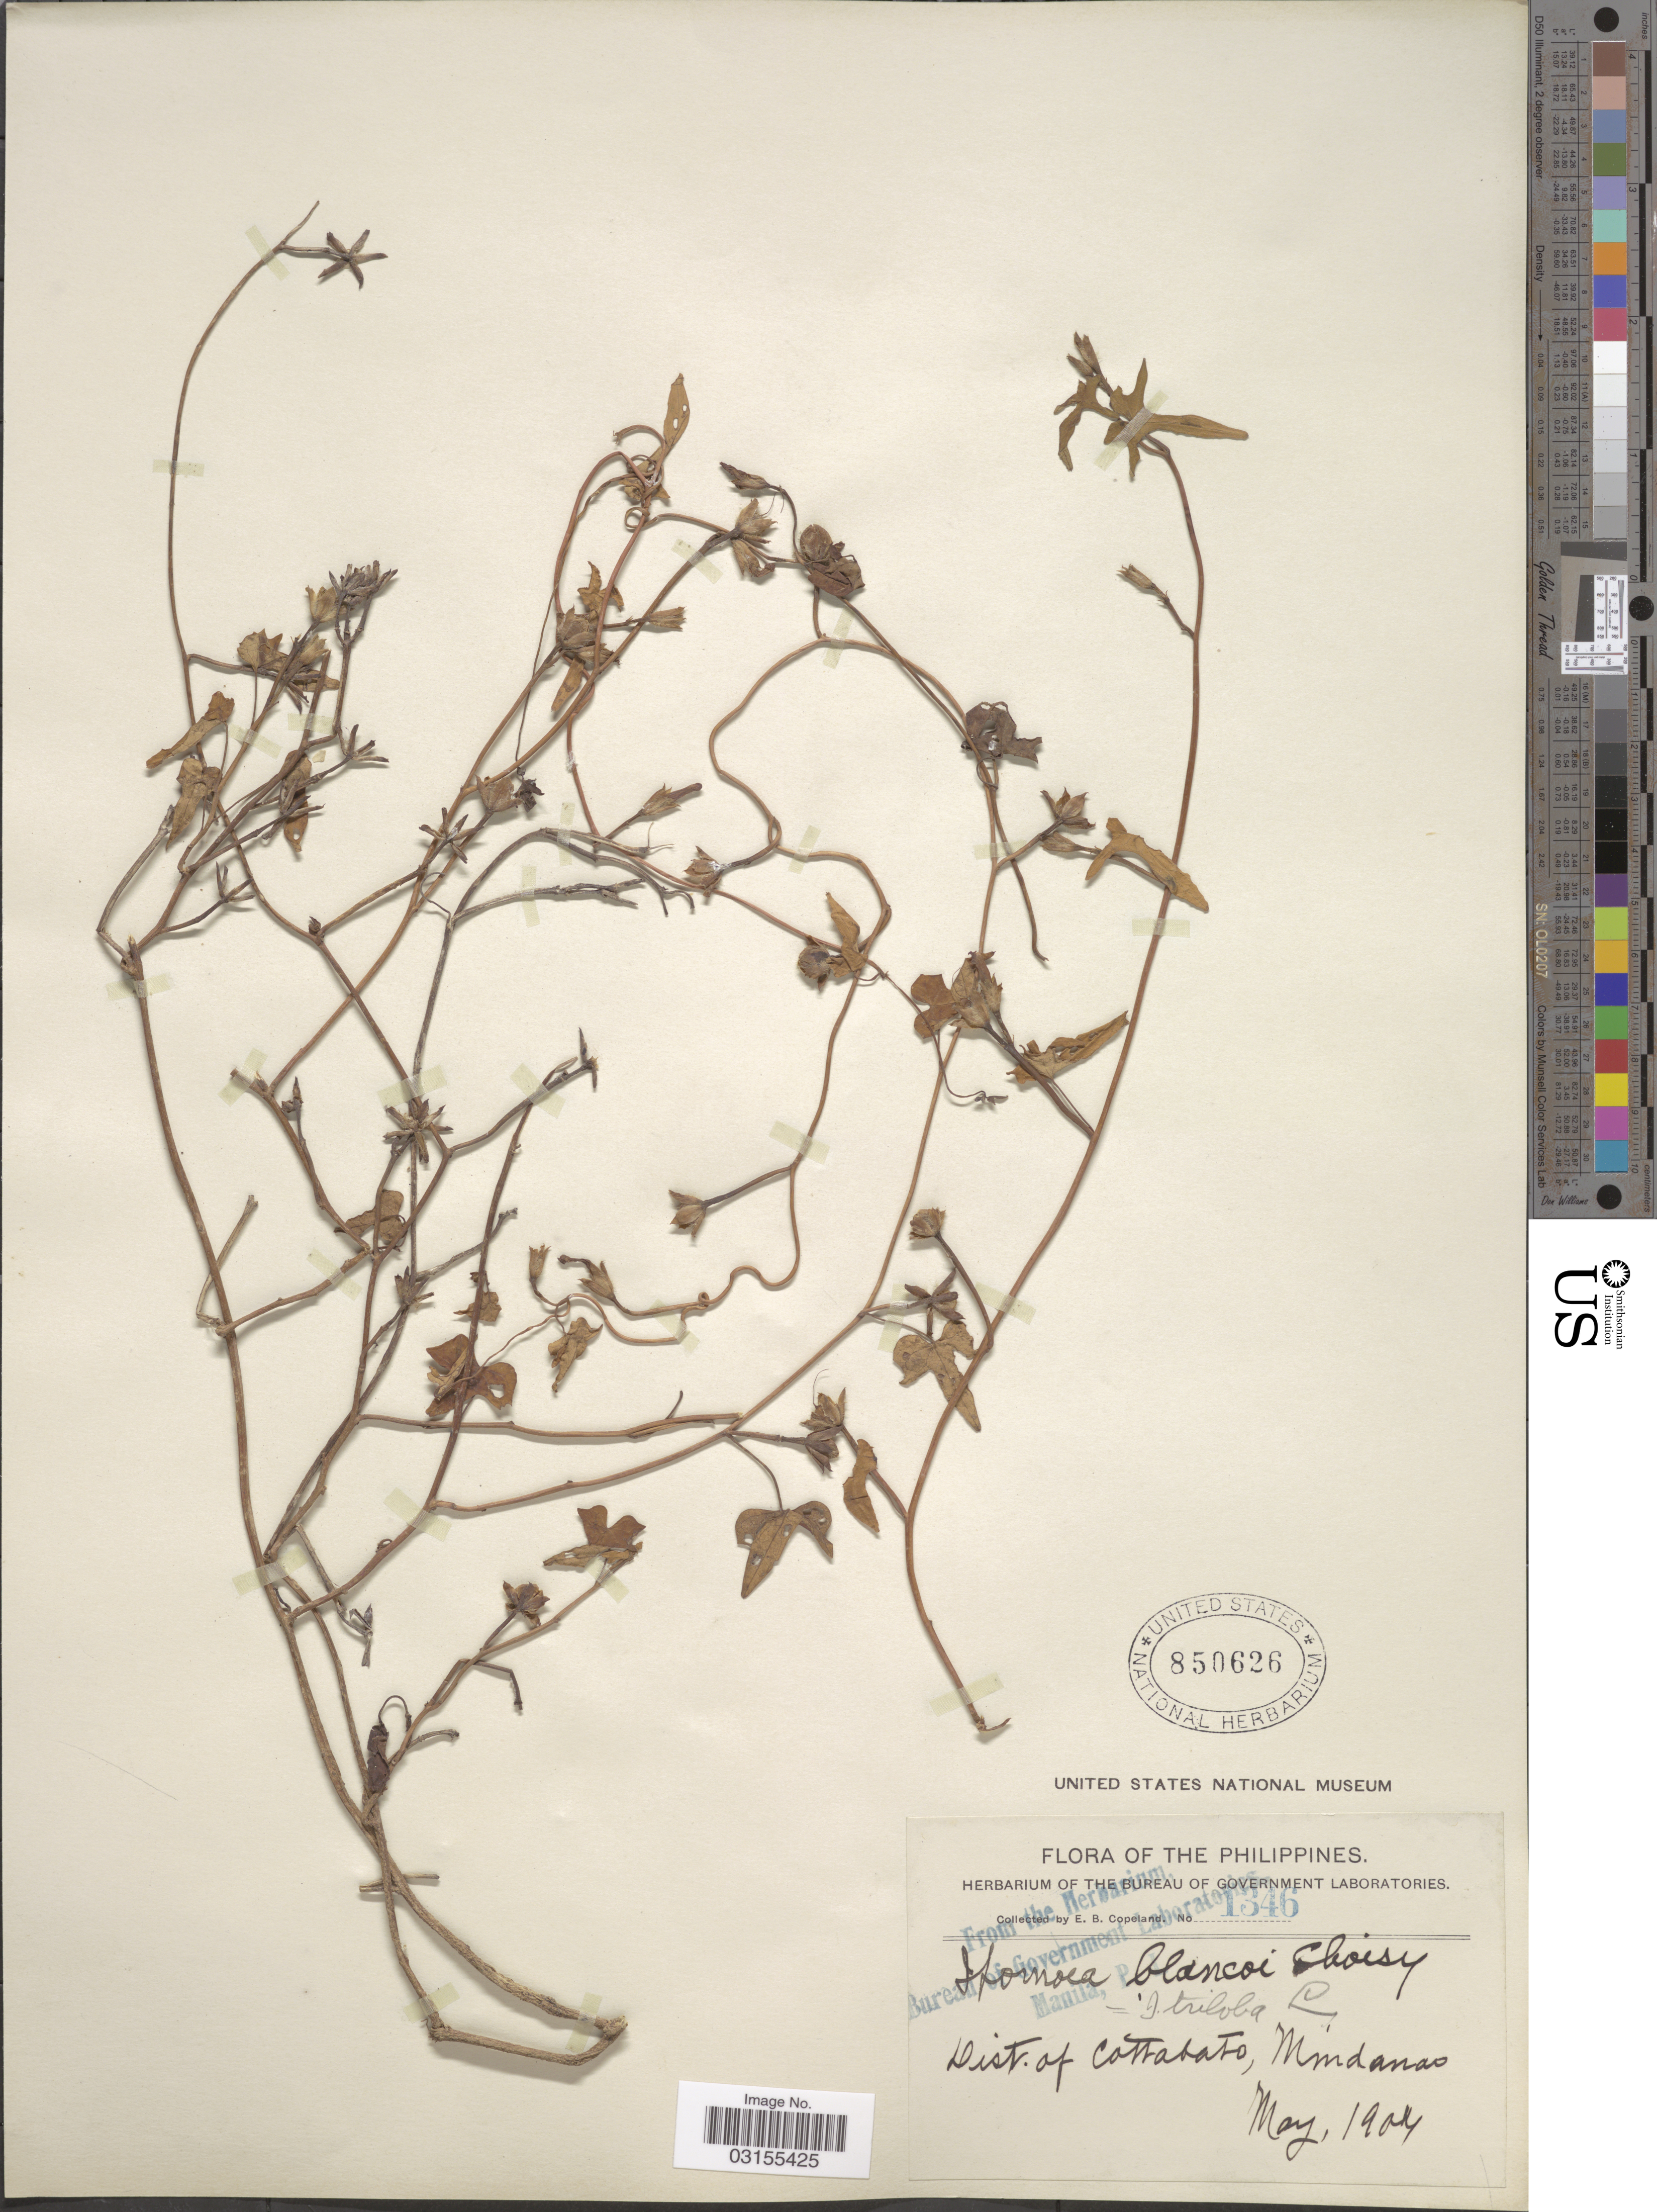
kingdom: Plantae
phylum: Tracheophyta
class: Magnoliopsida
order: Solanales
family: Convolvulaceae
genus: Ipomoea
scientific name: Ipomoea triloba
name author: L.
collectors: E. B. Copeland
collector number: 1346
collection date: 1904-05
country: Philippines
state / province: Soccsksargen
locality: Dist. of Cottabato, Mindanao.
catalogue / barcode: US 850626